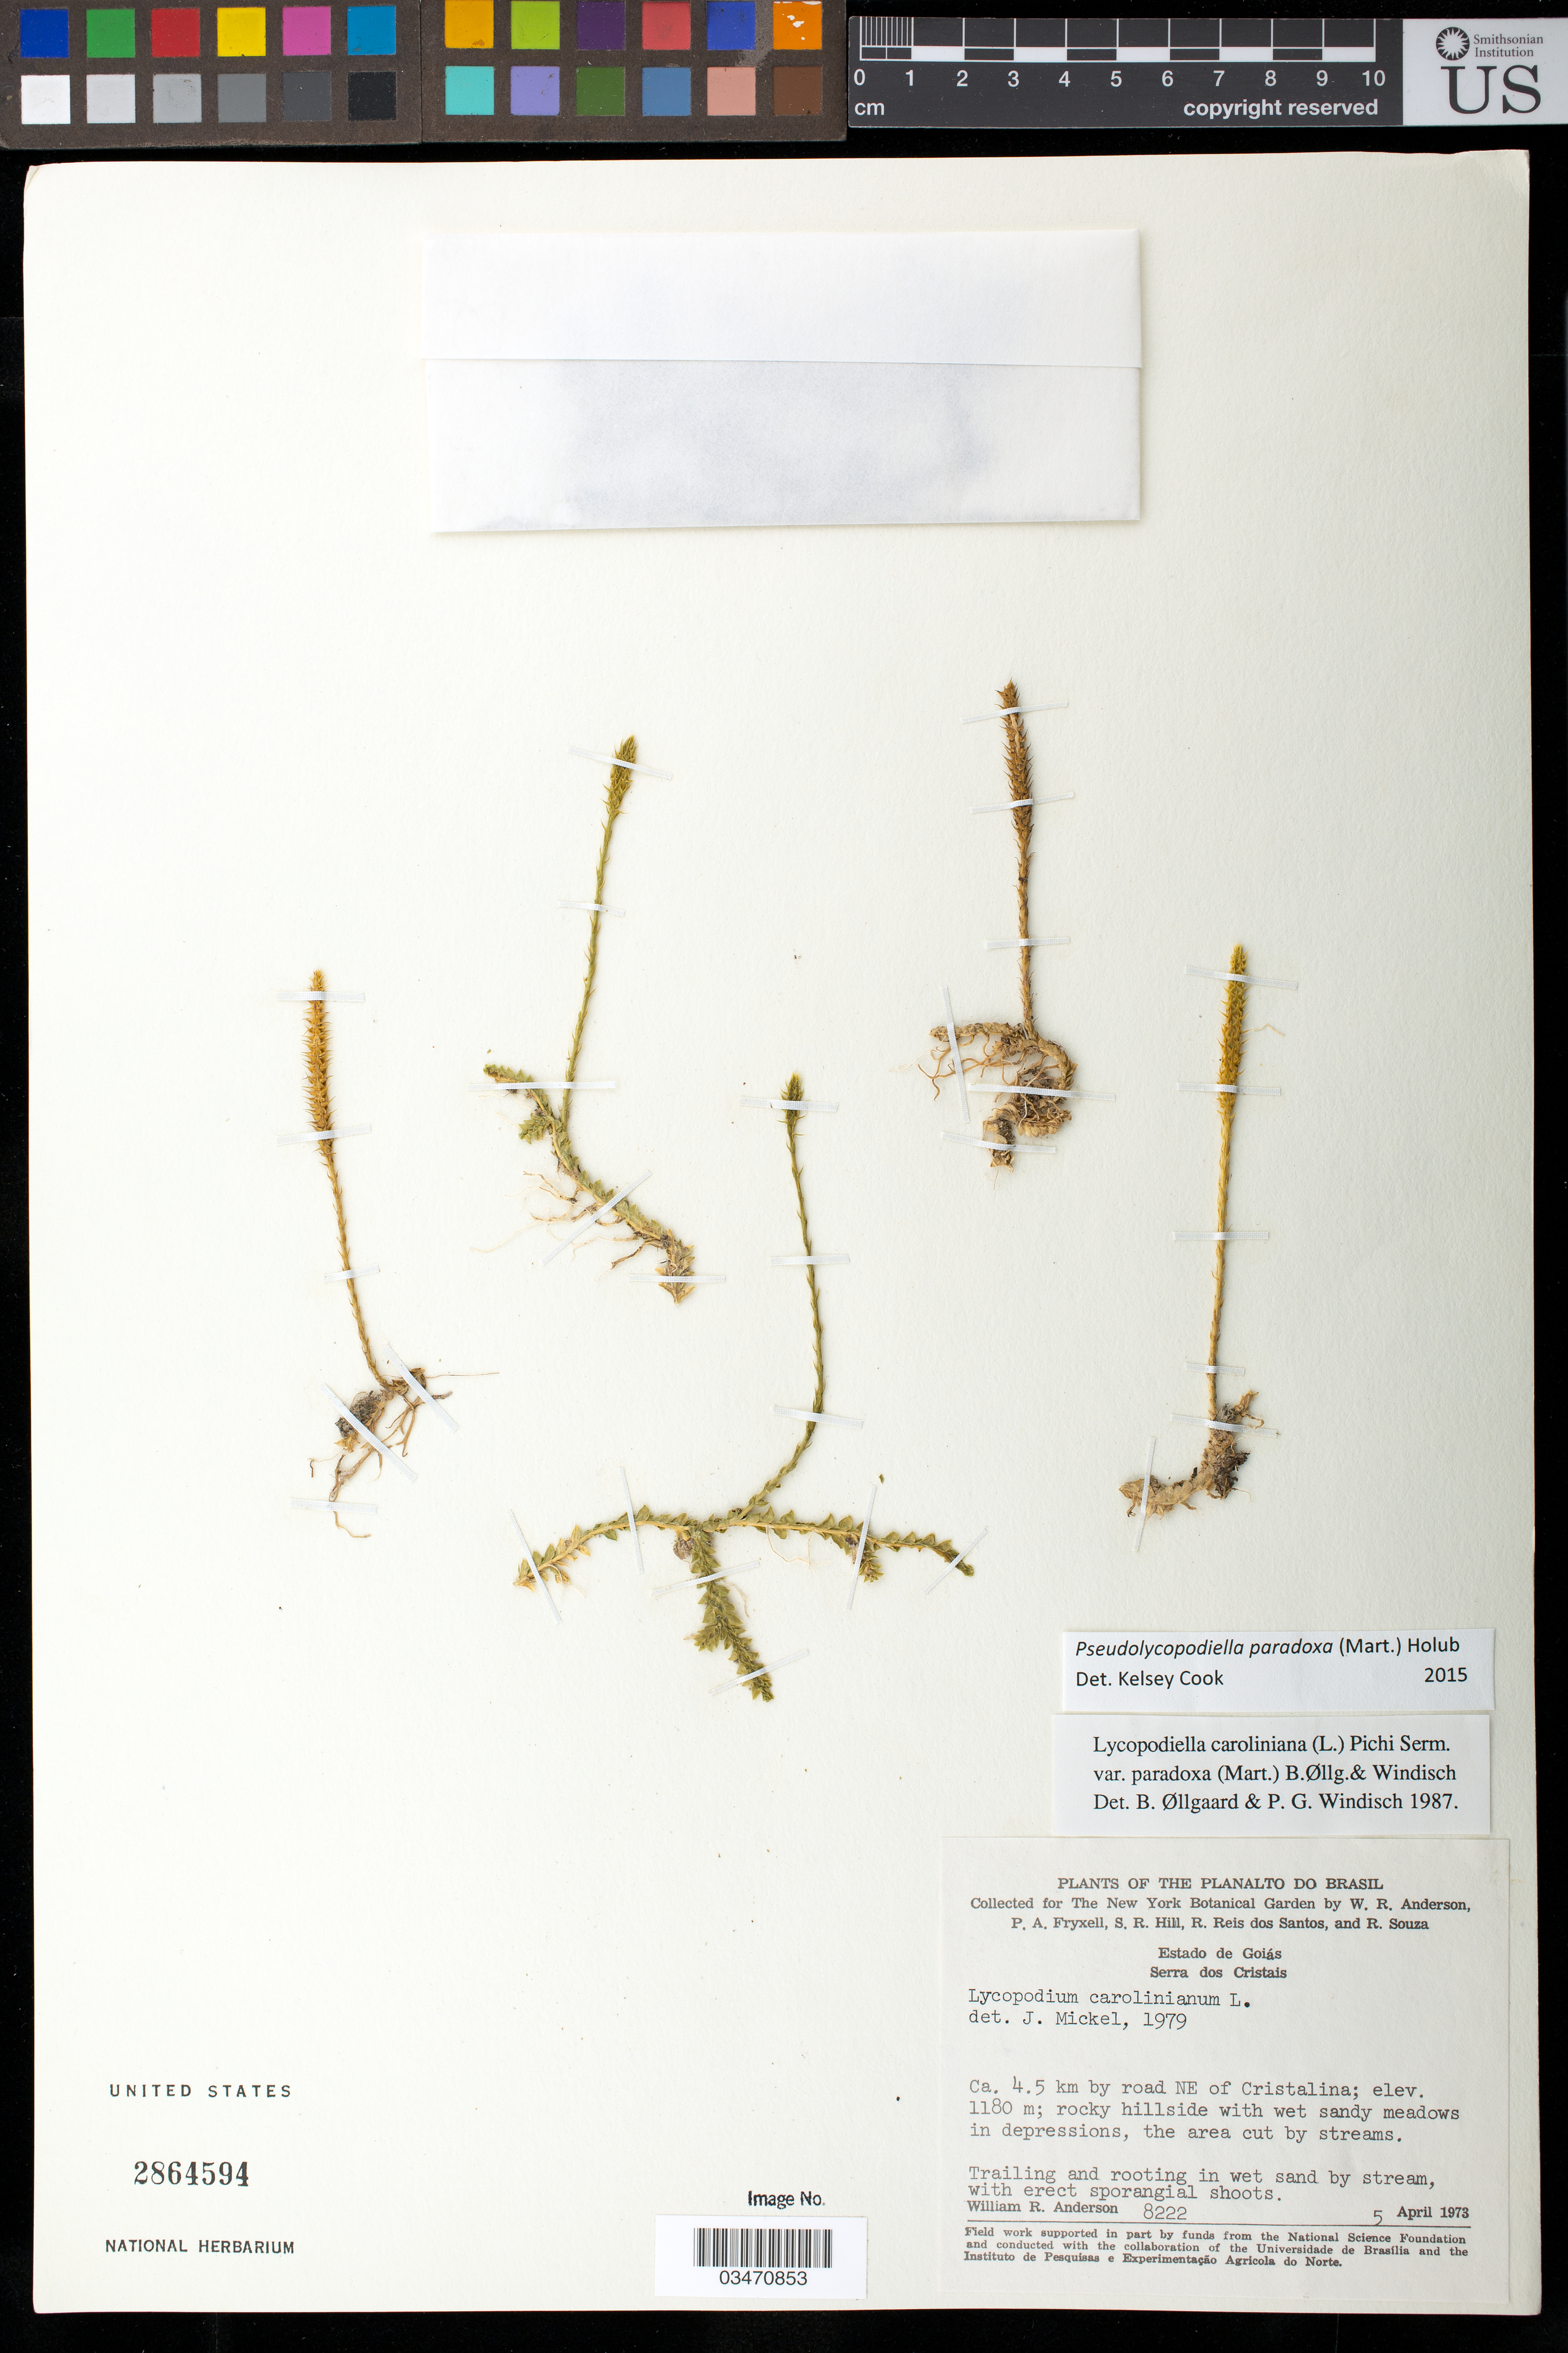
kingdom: Plantae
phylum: Tracheophyta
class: Lycopodiopsida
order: Lycopodiales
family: Lycopodiaceae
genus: Pseudolycopodiella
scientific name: Pseudolycopodiella paradoxa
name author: (Mart.) Holub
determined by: Cook, K.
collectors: W. R. Anderson, S. R. Hill, R. G. P. Santos & R. Souza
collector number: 8222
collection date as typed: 05 Apr 1973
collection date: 1973-04-05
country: Brazil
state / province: Goiás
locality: Ca 4.5 km by road ne of cristalina; serra do cristais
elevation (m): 1180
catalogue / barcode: US 2864594